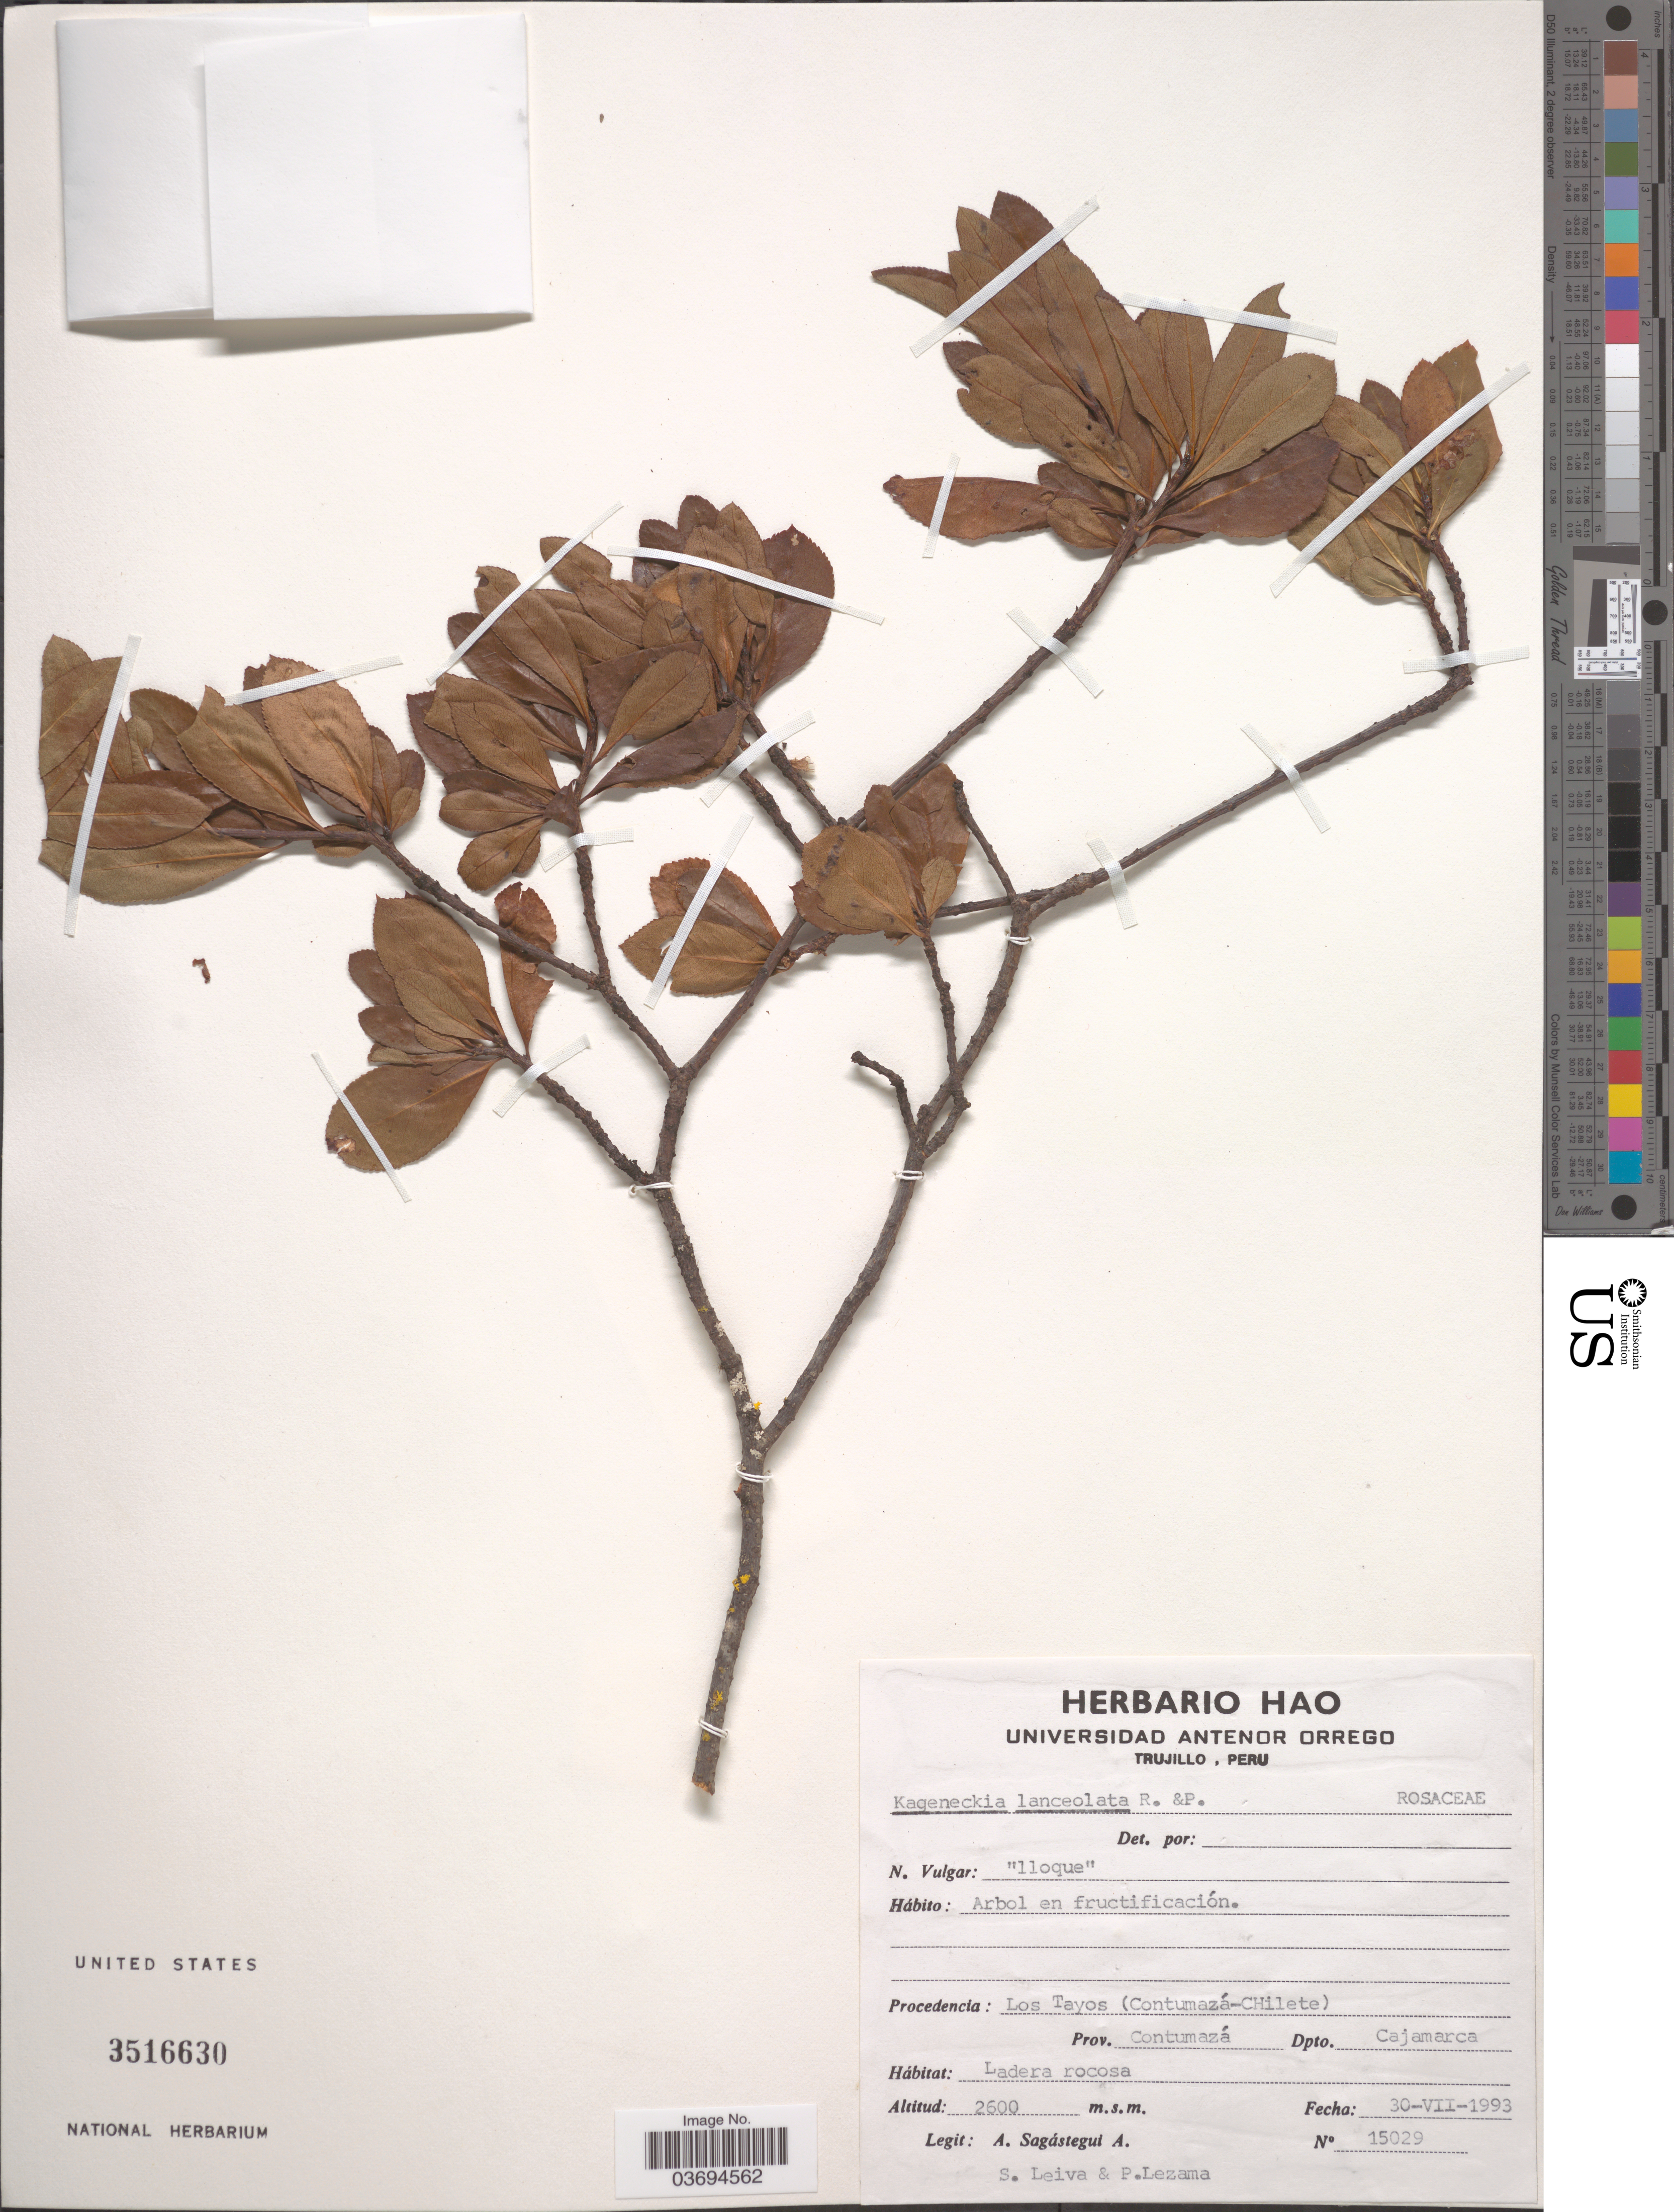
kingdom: Plantae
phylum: Tracheophyta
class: Magnoliopsida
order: Rosales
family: Rosaceae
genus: Kageneckia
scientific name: Kageneckia lanceolata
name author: Ruiz & Pav.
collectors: A. Sagástegui A., S. Leiva & P. Lezama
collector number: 15029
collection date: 1993-07-30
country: Peru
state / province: Cajamarca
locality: Procedencia: Los Tayos (Contumazá-Chilete). Prov. Contumazá, Dpto. Cajamarca.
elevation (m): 2600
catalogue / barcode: US 3516630